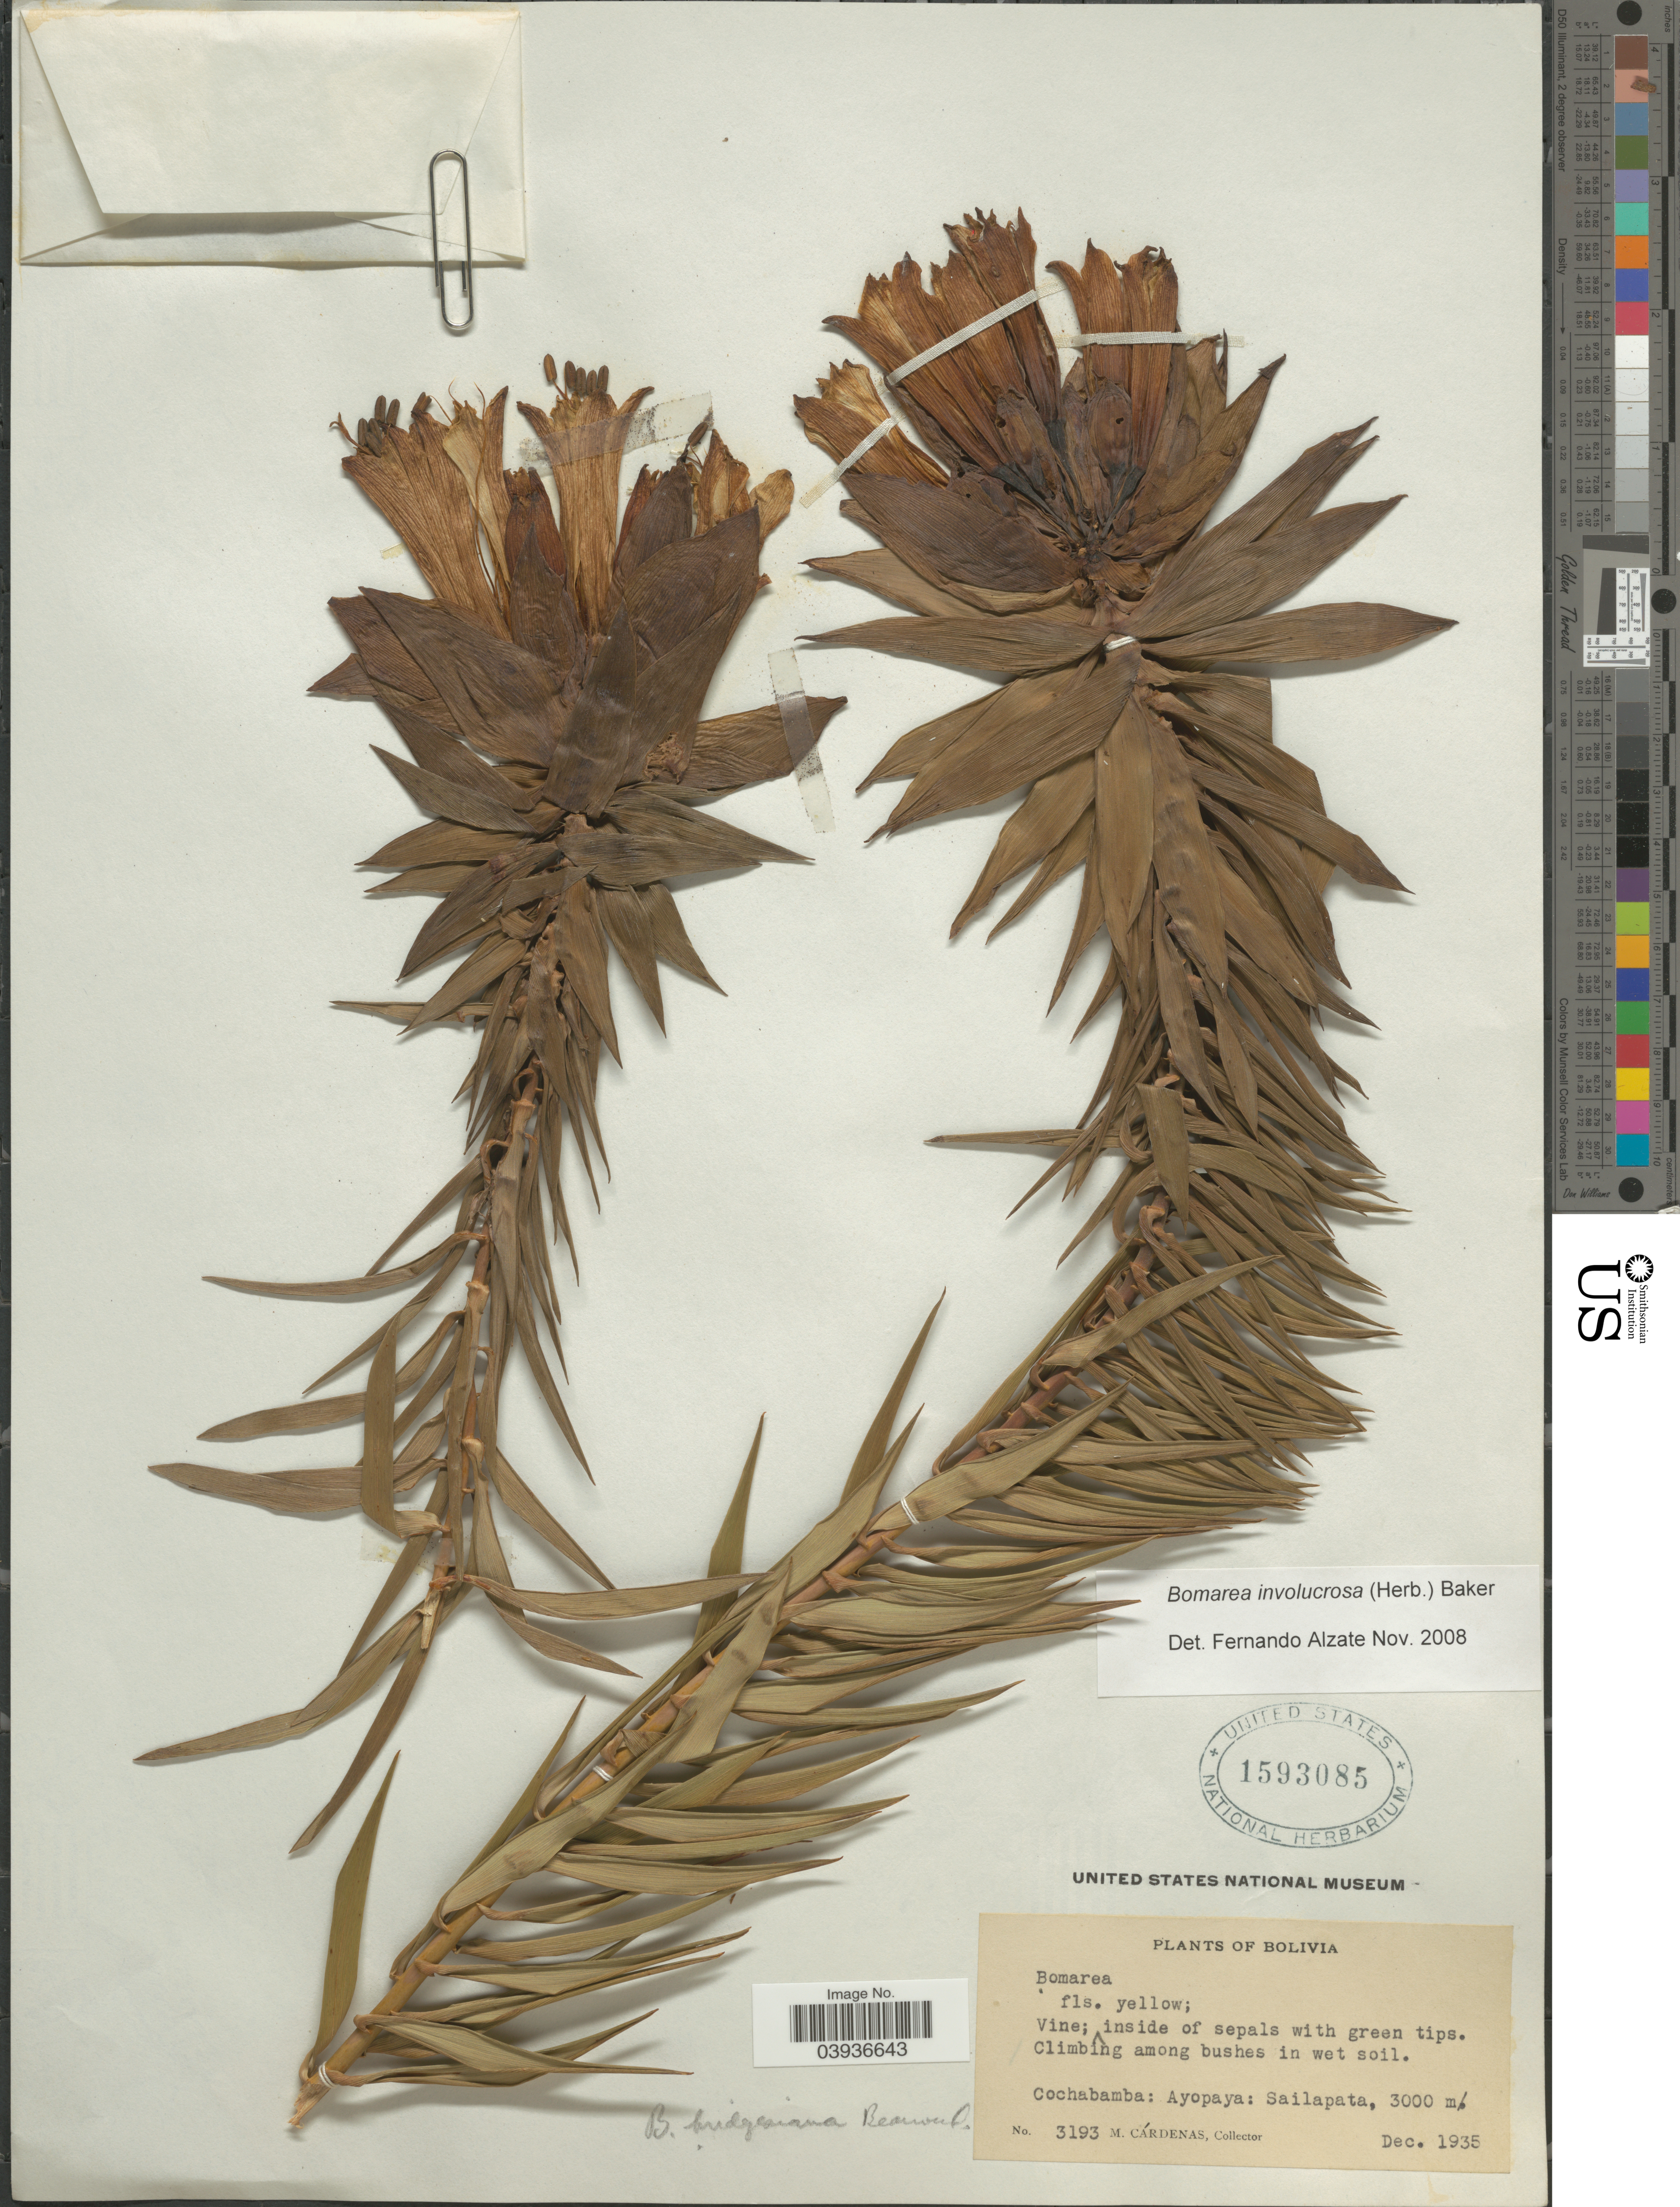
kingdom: Plantae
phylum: Tracheophyta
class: Liliopsida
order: Liliales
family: Alstroemeriaceae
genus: Bomarea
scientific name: Bomarea involucrosa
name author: (Herb.) Baker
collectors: M. Cárdenas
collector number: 3193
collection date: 1935-12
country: Bolivia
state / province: Cochabamba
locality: Ayopaya: Sailapata.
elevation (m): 3000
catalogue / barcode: US 1593085